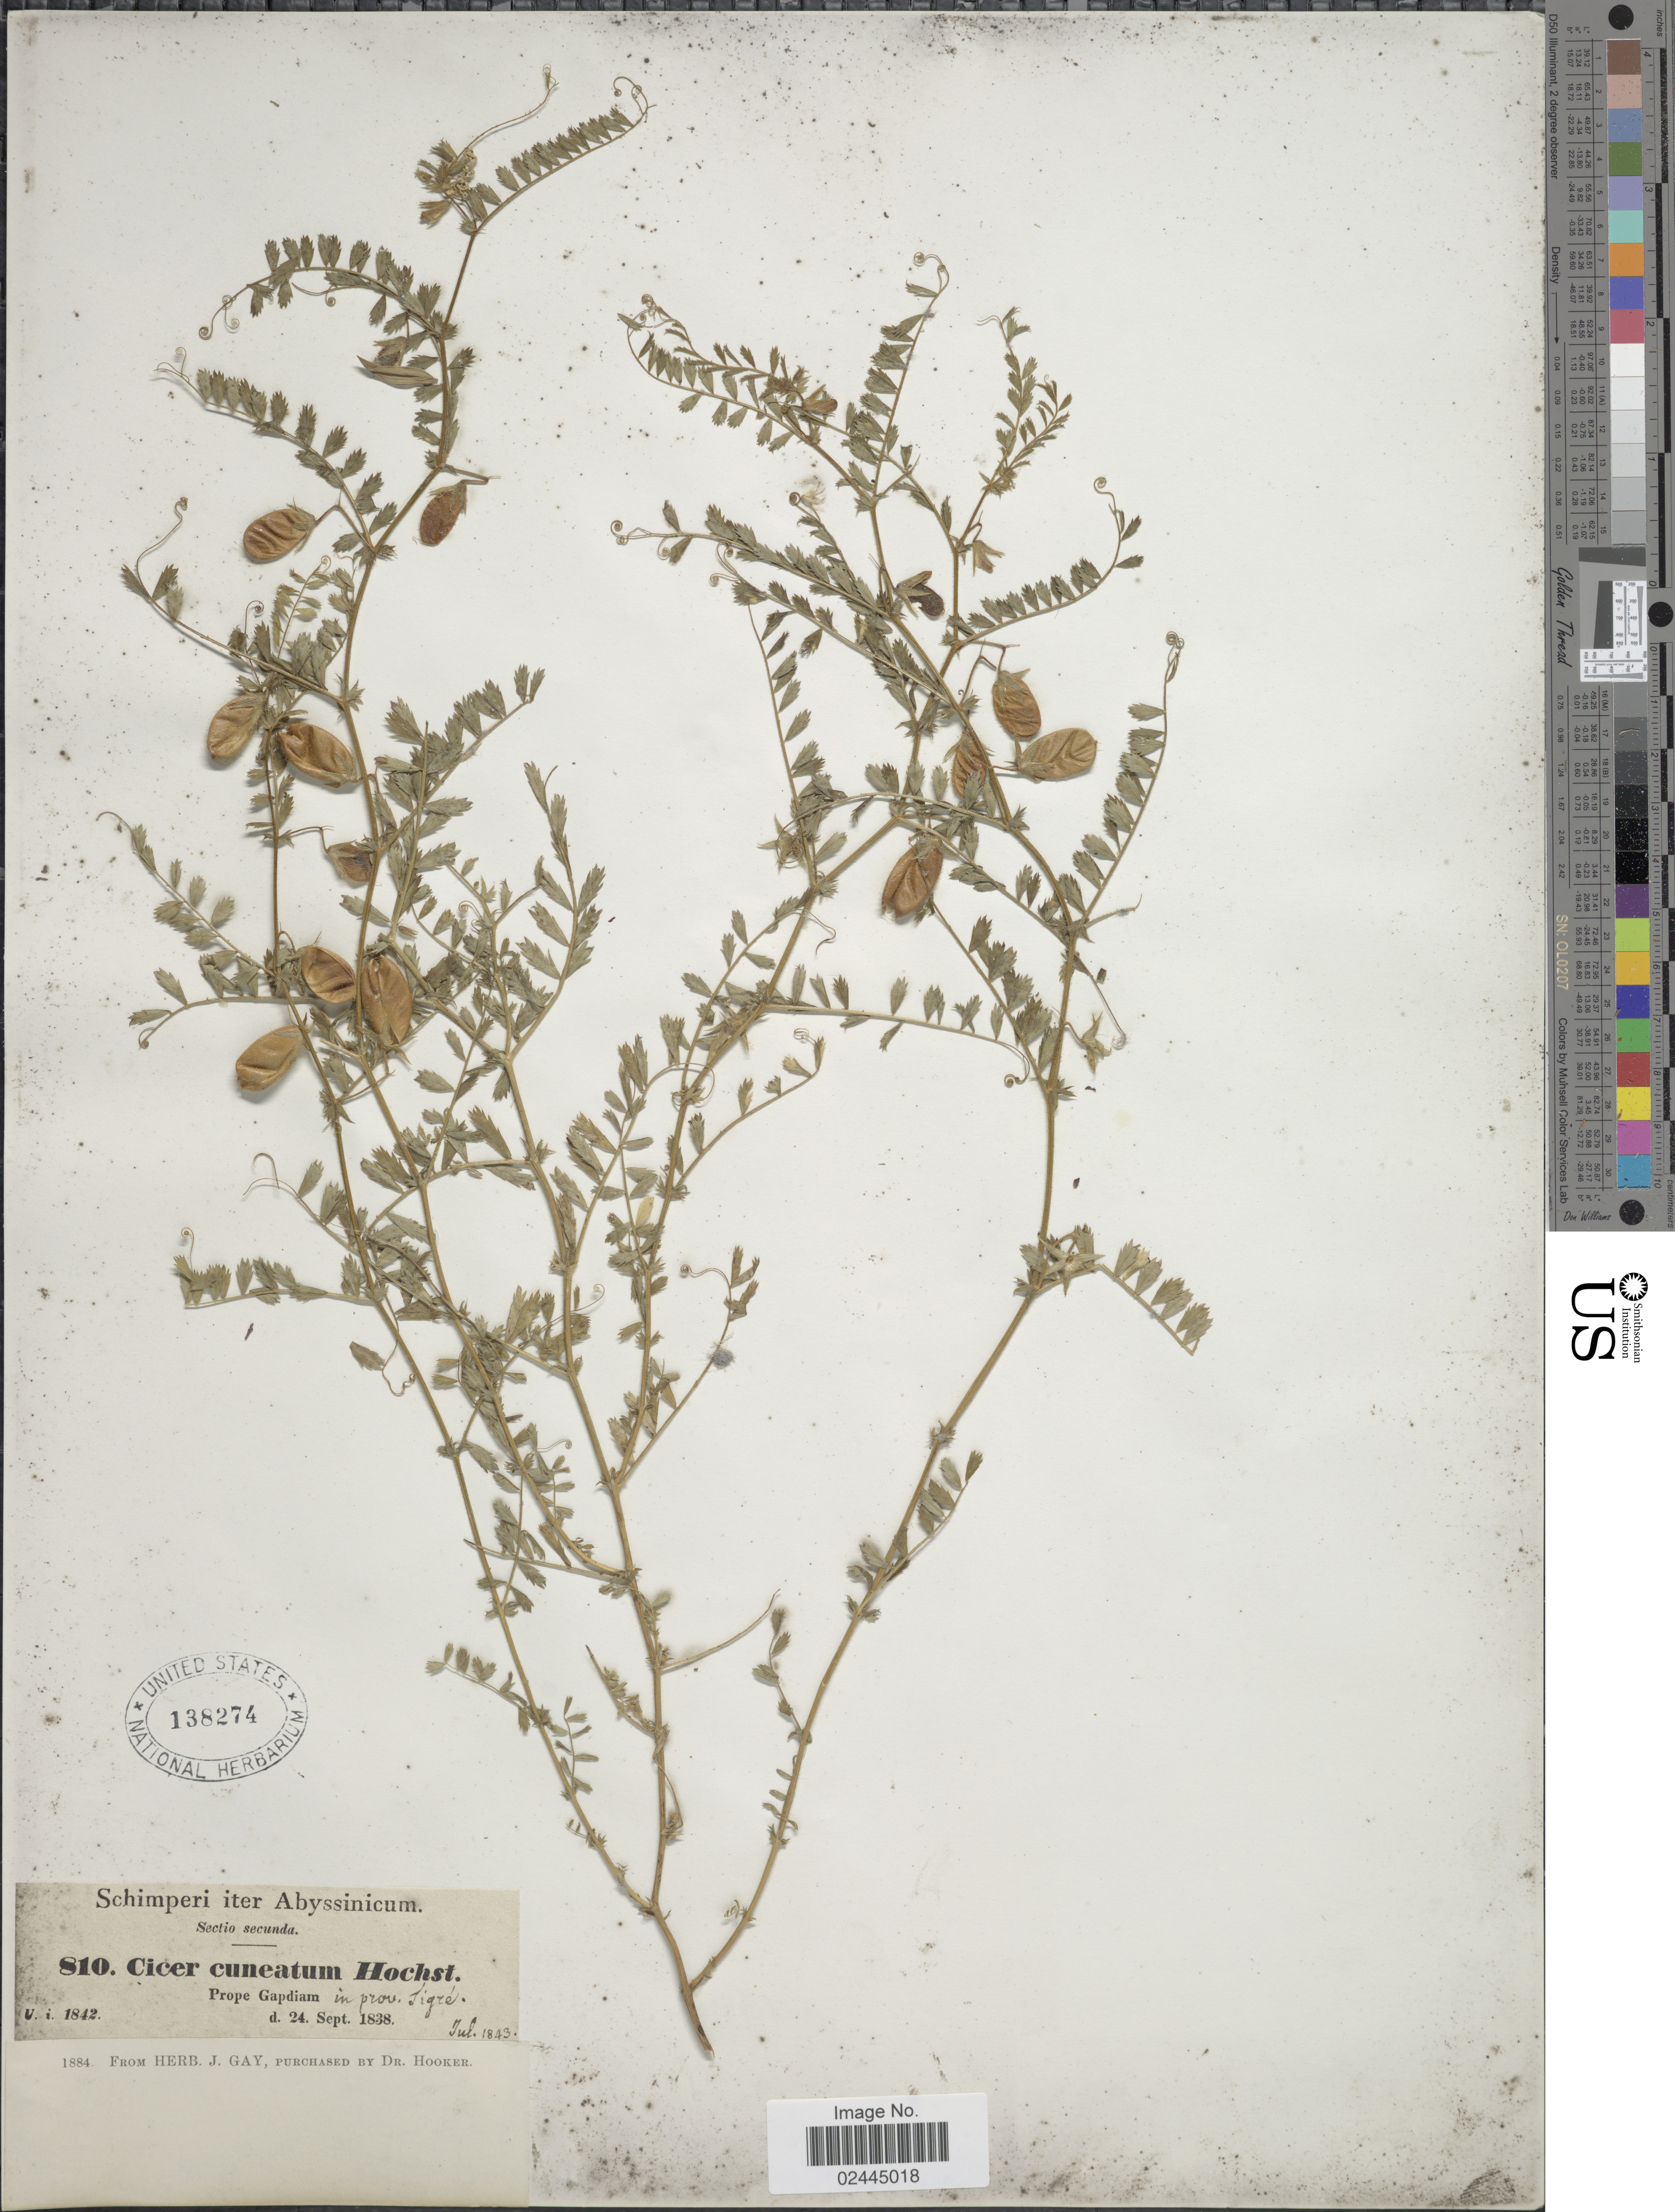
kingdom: Plantae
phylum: Tracheophyta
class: Magnoliopsida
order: Fabales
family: Fabaceae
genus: Cicer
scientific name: Cicer cuneatum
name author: A. Rich.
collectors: -. Schimper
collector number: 810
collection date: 1843-07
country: Eritrea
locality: Sectio secundu, Prope Gapdiam in prov,. Tigre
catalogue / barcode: US 138274